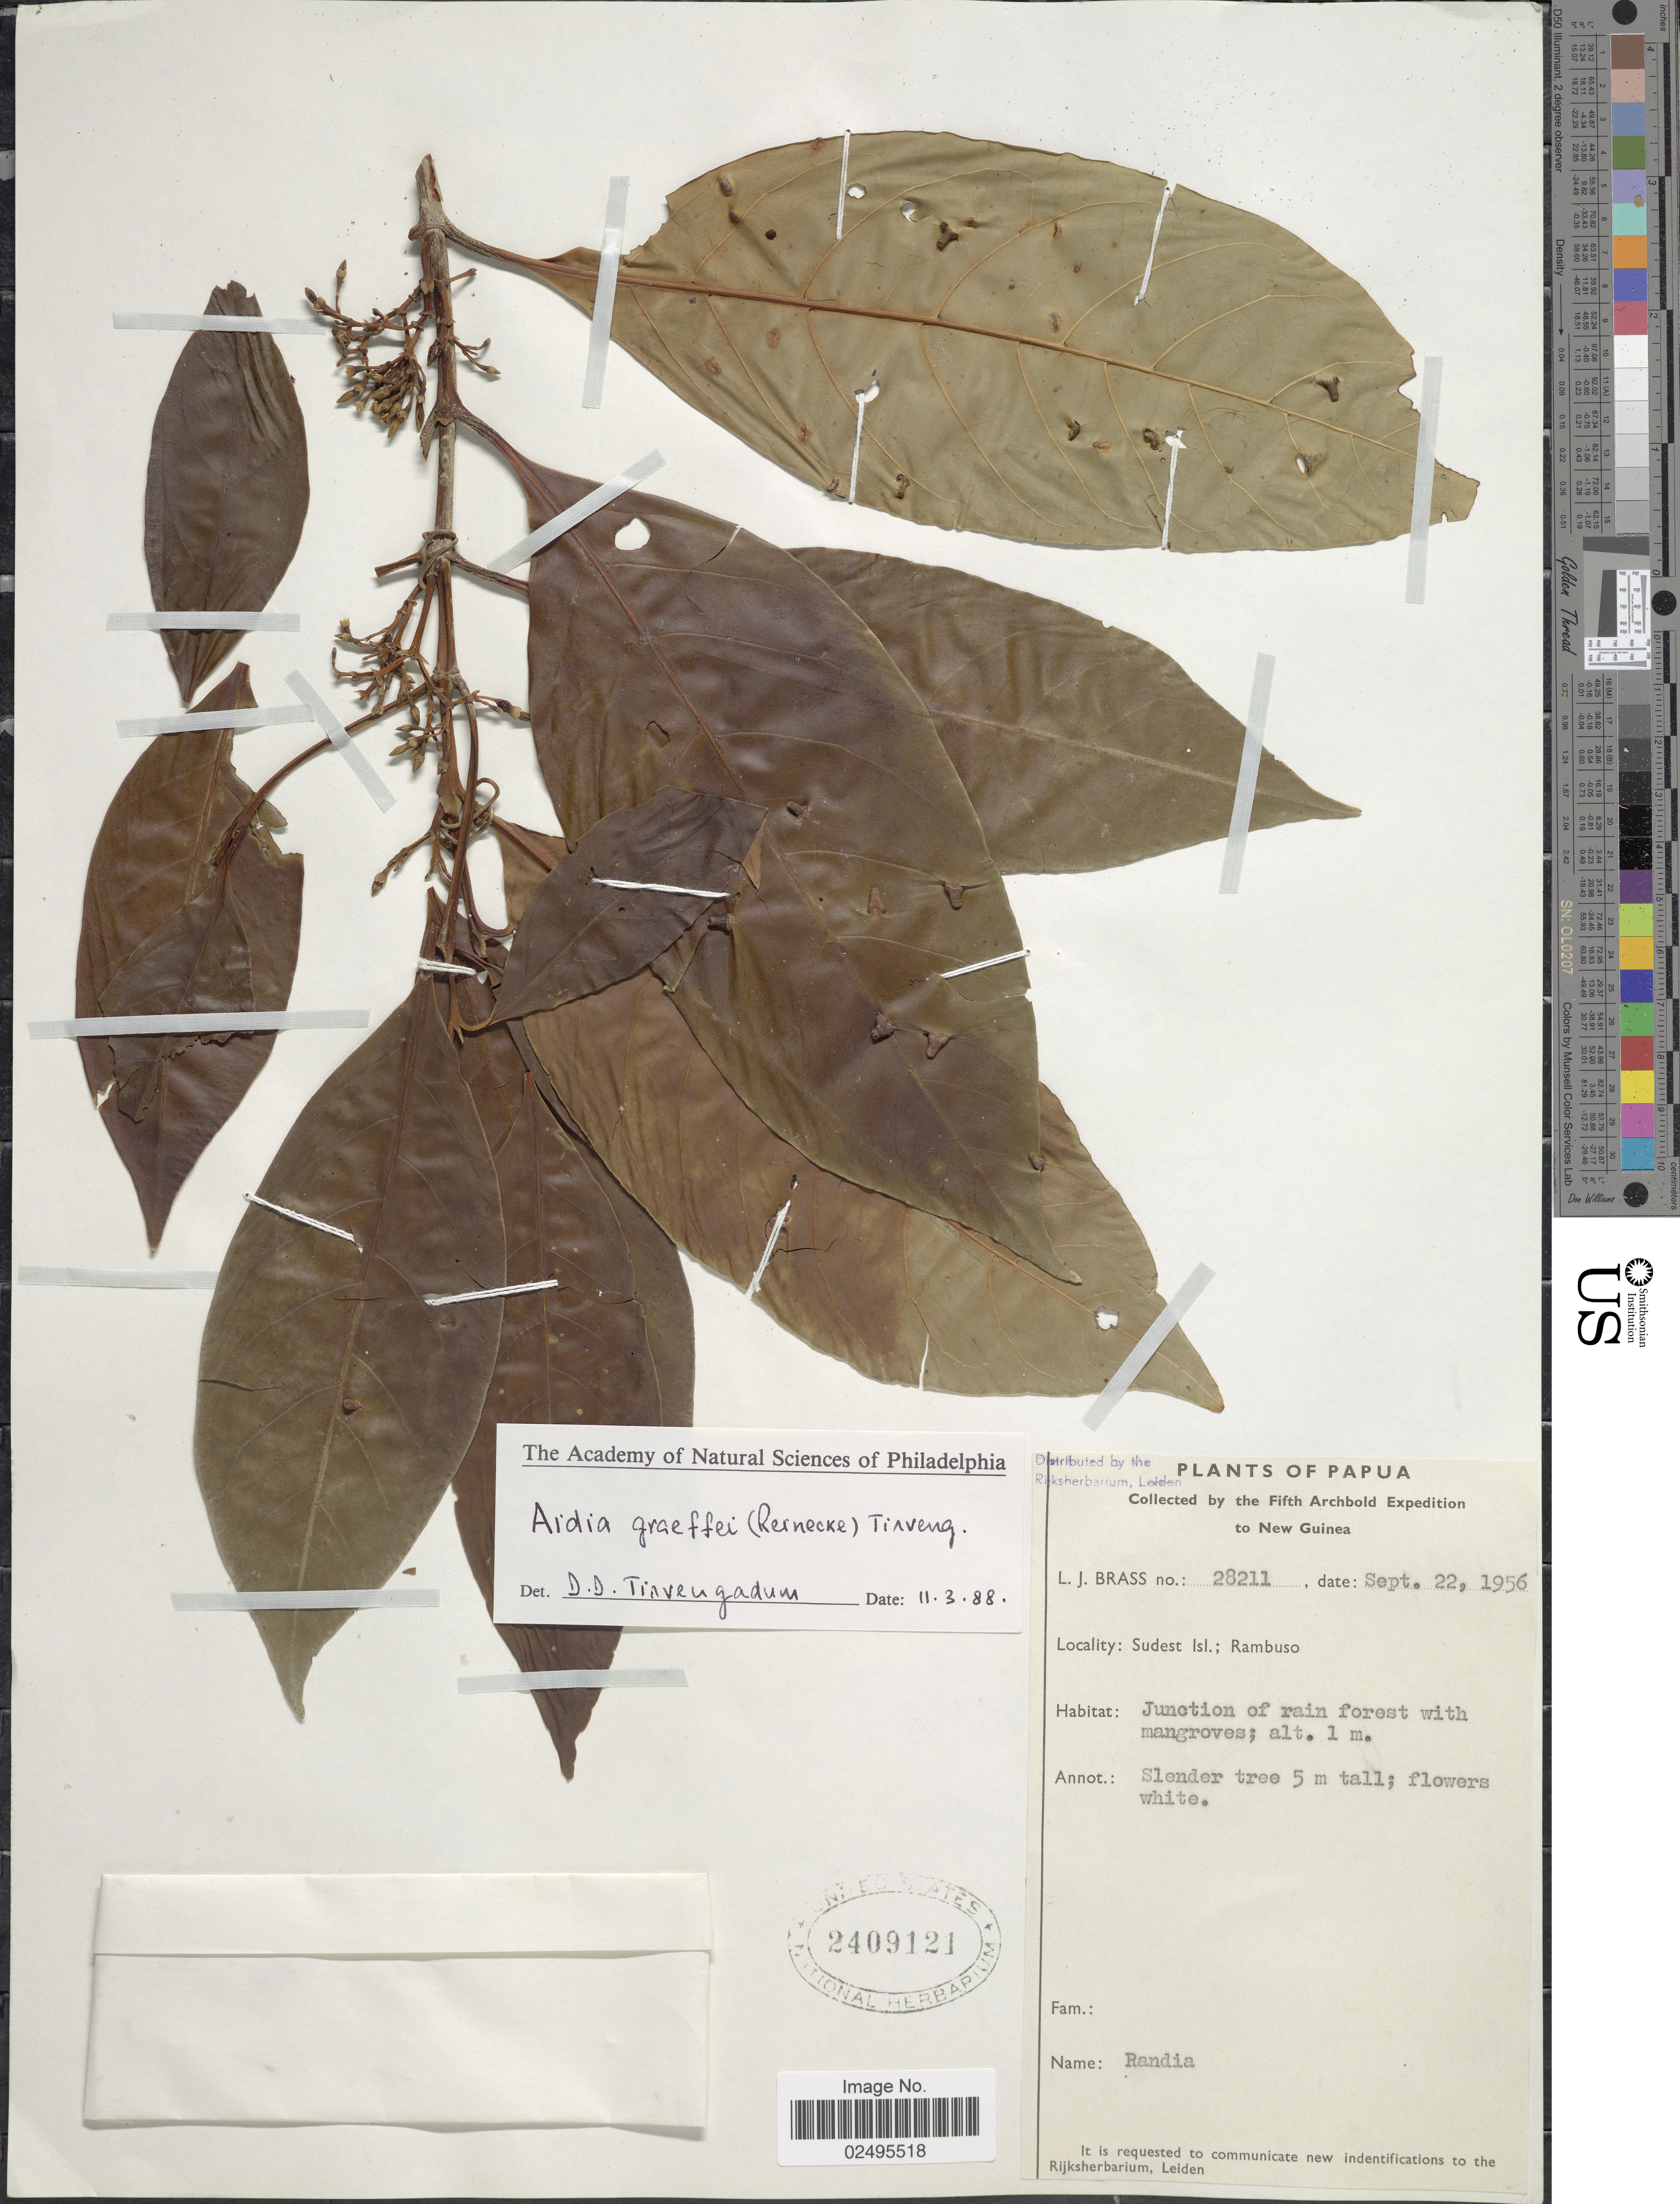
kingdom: Plantae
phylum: Tracheophyta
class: Magnoliopsida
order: Gentianales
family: Rubiaceae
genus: Aidia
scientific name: Aidia graeffei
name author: (Reinecke) Tirveng.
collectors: L. J. Brass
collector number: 28211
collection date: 1956-09-22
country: Indonesia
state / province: Papua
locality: Sudest Isl.; Rambuso, junction of rain forest with mangroves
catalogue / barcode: US 2409121